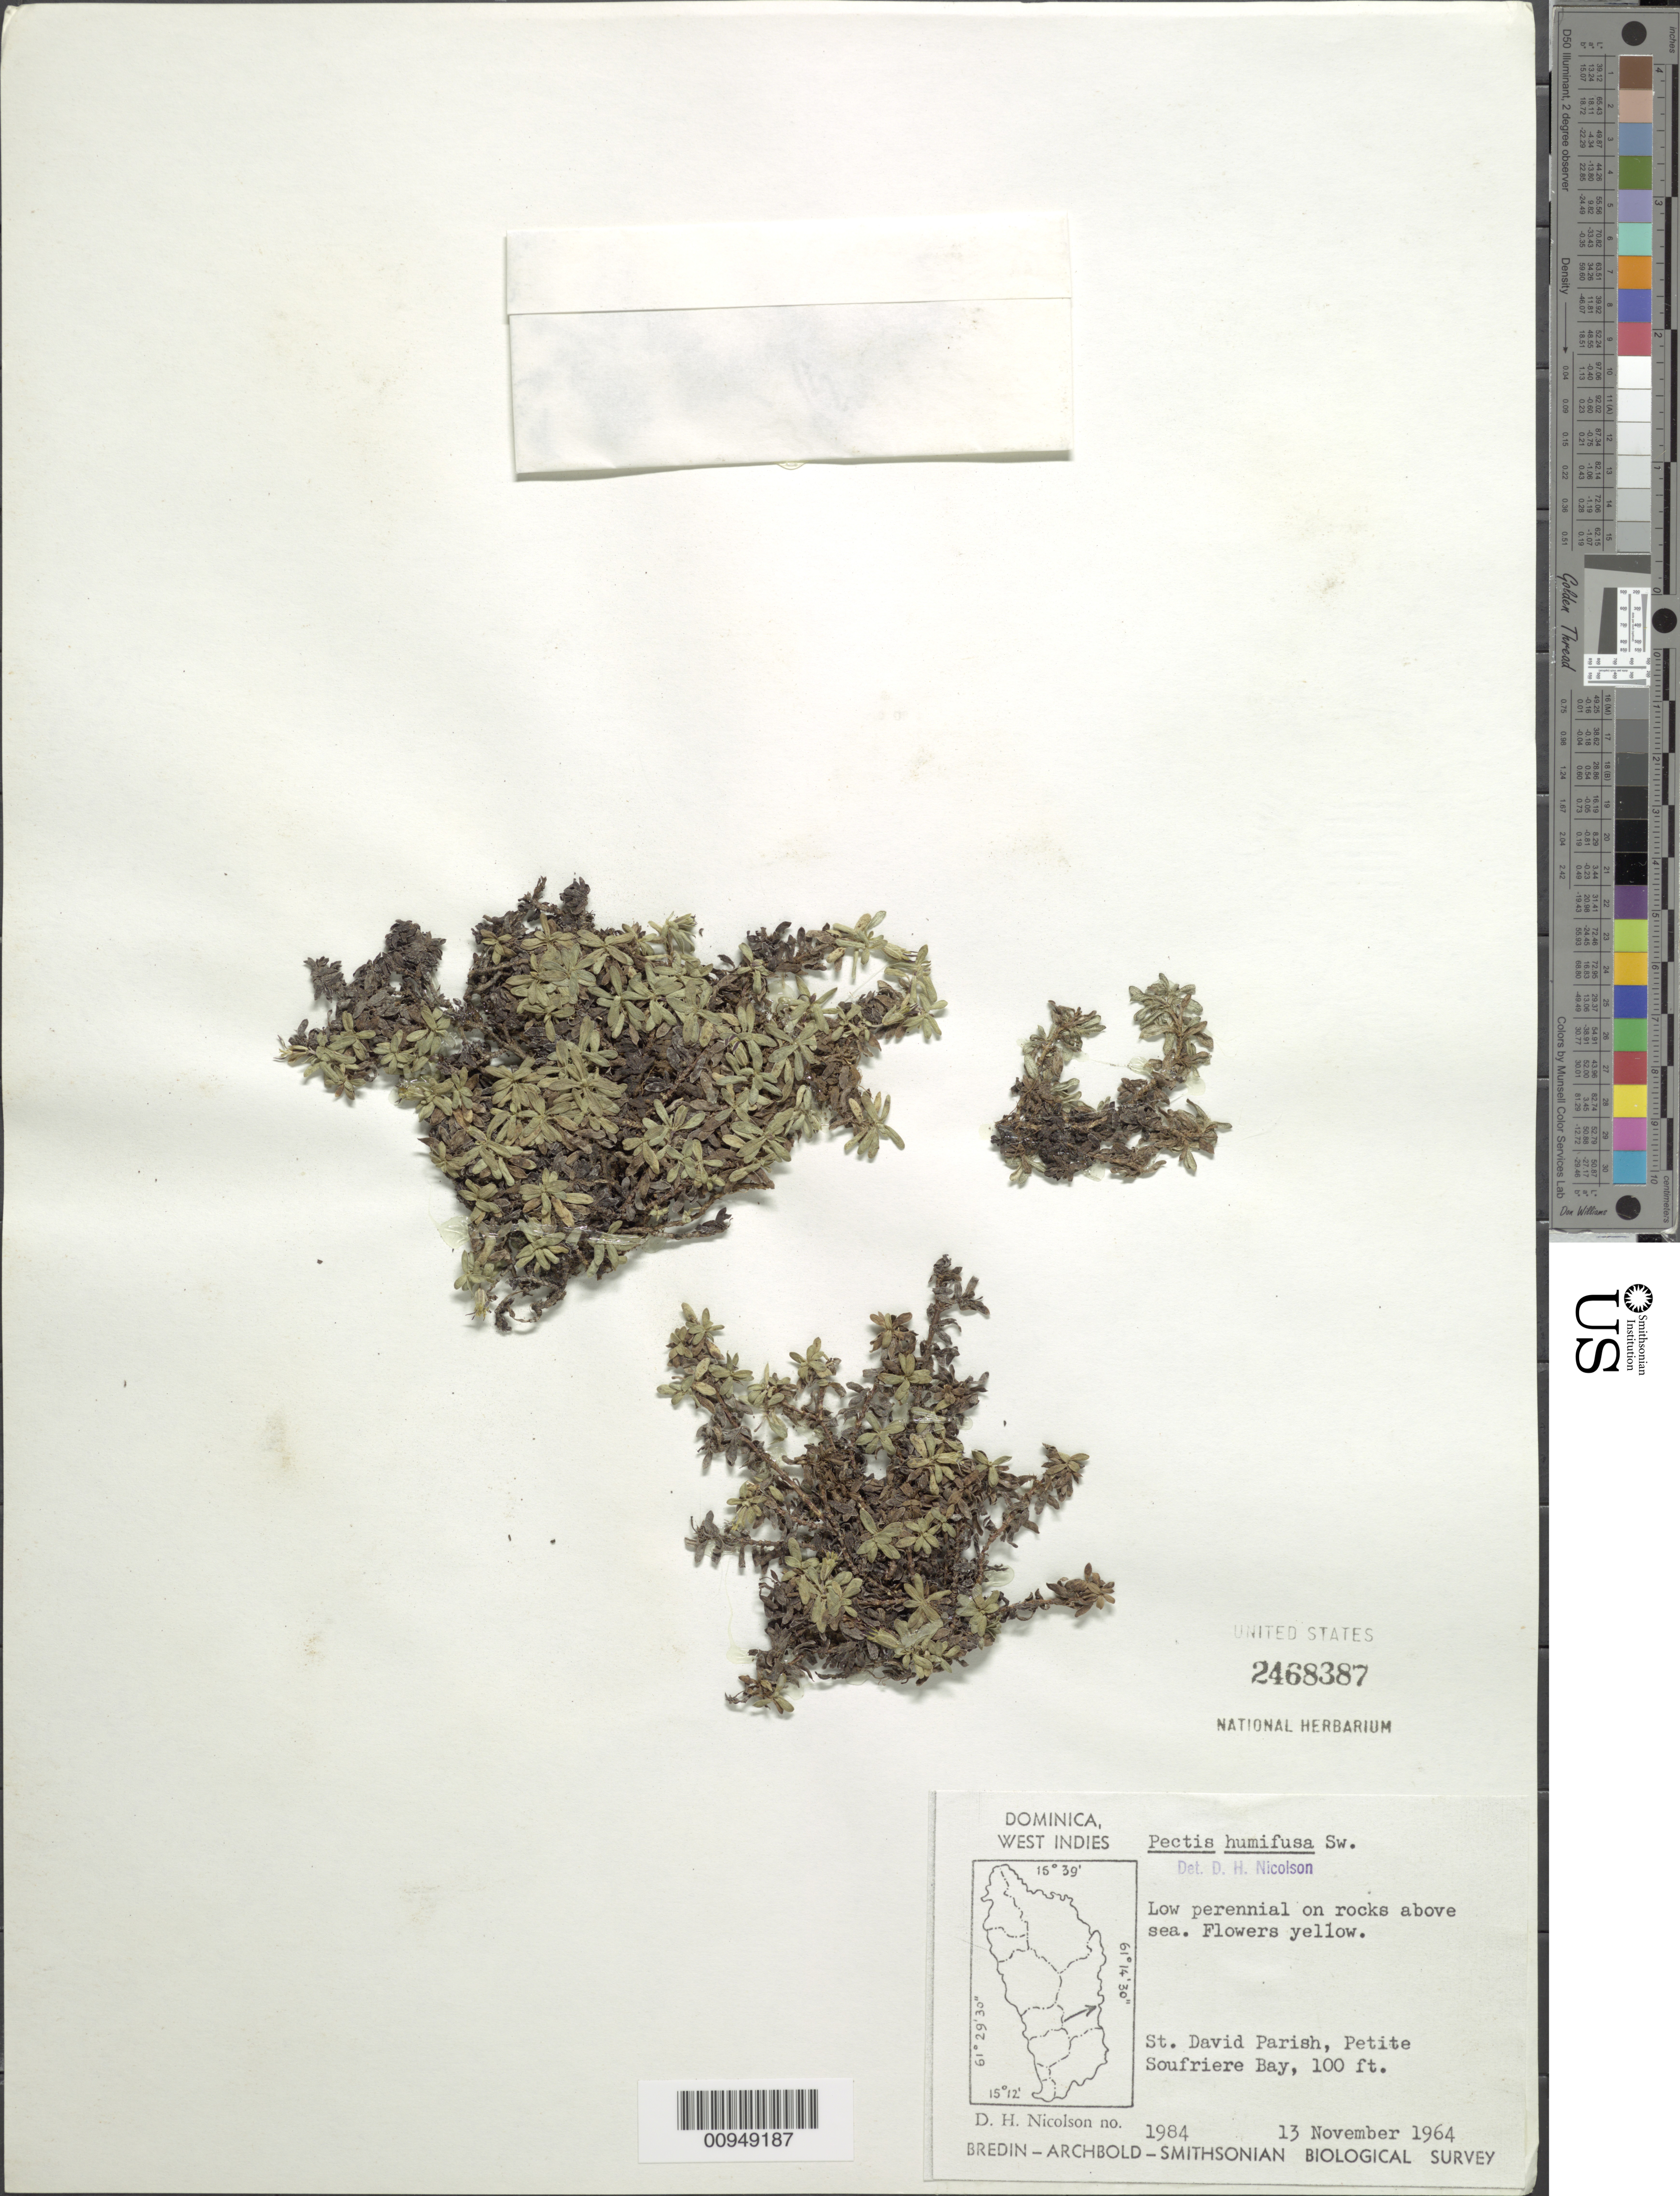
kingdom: Plantae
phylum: Tracheophyta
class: Magnoliopsida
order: Asterales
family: Asteraceae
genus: Pectis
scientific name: Pectis humifusa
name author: Sw.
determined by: Nicolson, Dan H.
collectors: D. H. Nicolson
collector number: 1984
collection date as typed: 13 Nov 1964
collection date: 1964-11-13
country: Dominica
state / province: St. David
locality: Petite Soufriere Bay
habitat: On rocks above sea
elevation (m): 30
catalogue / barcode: US 2468387